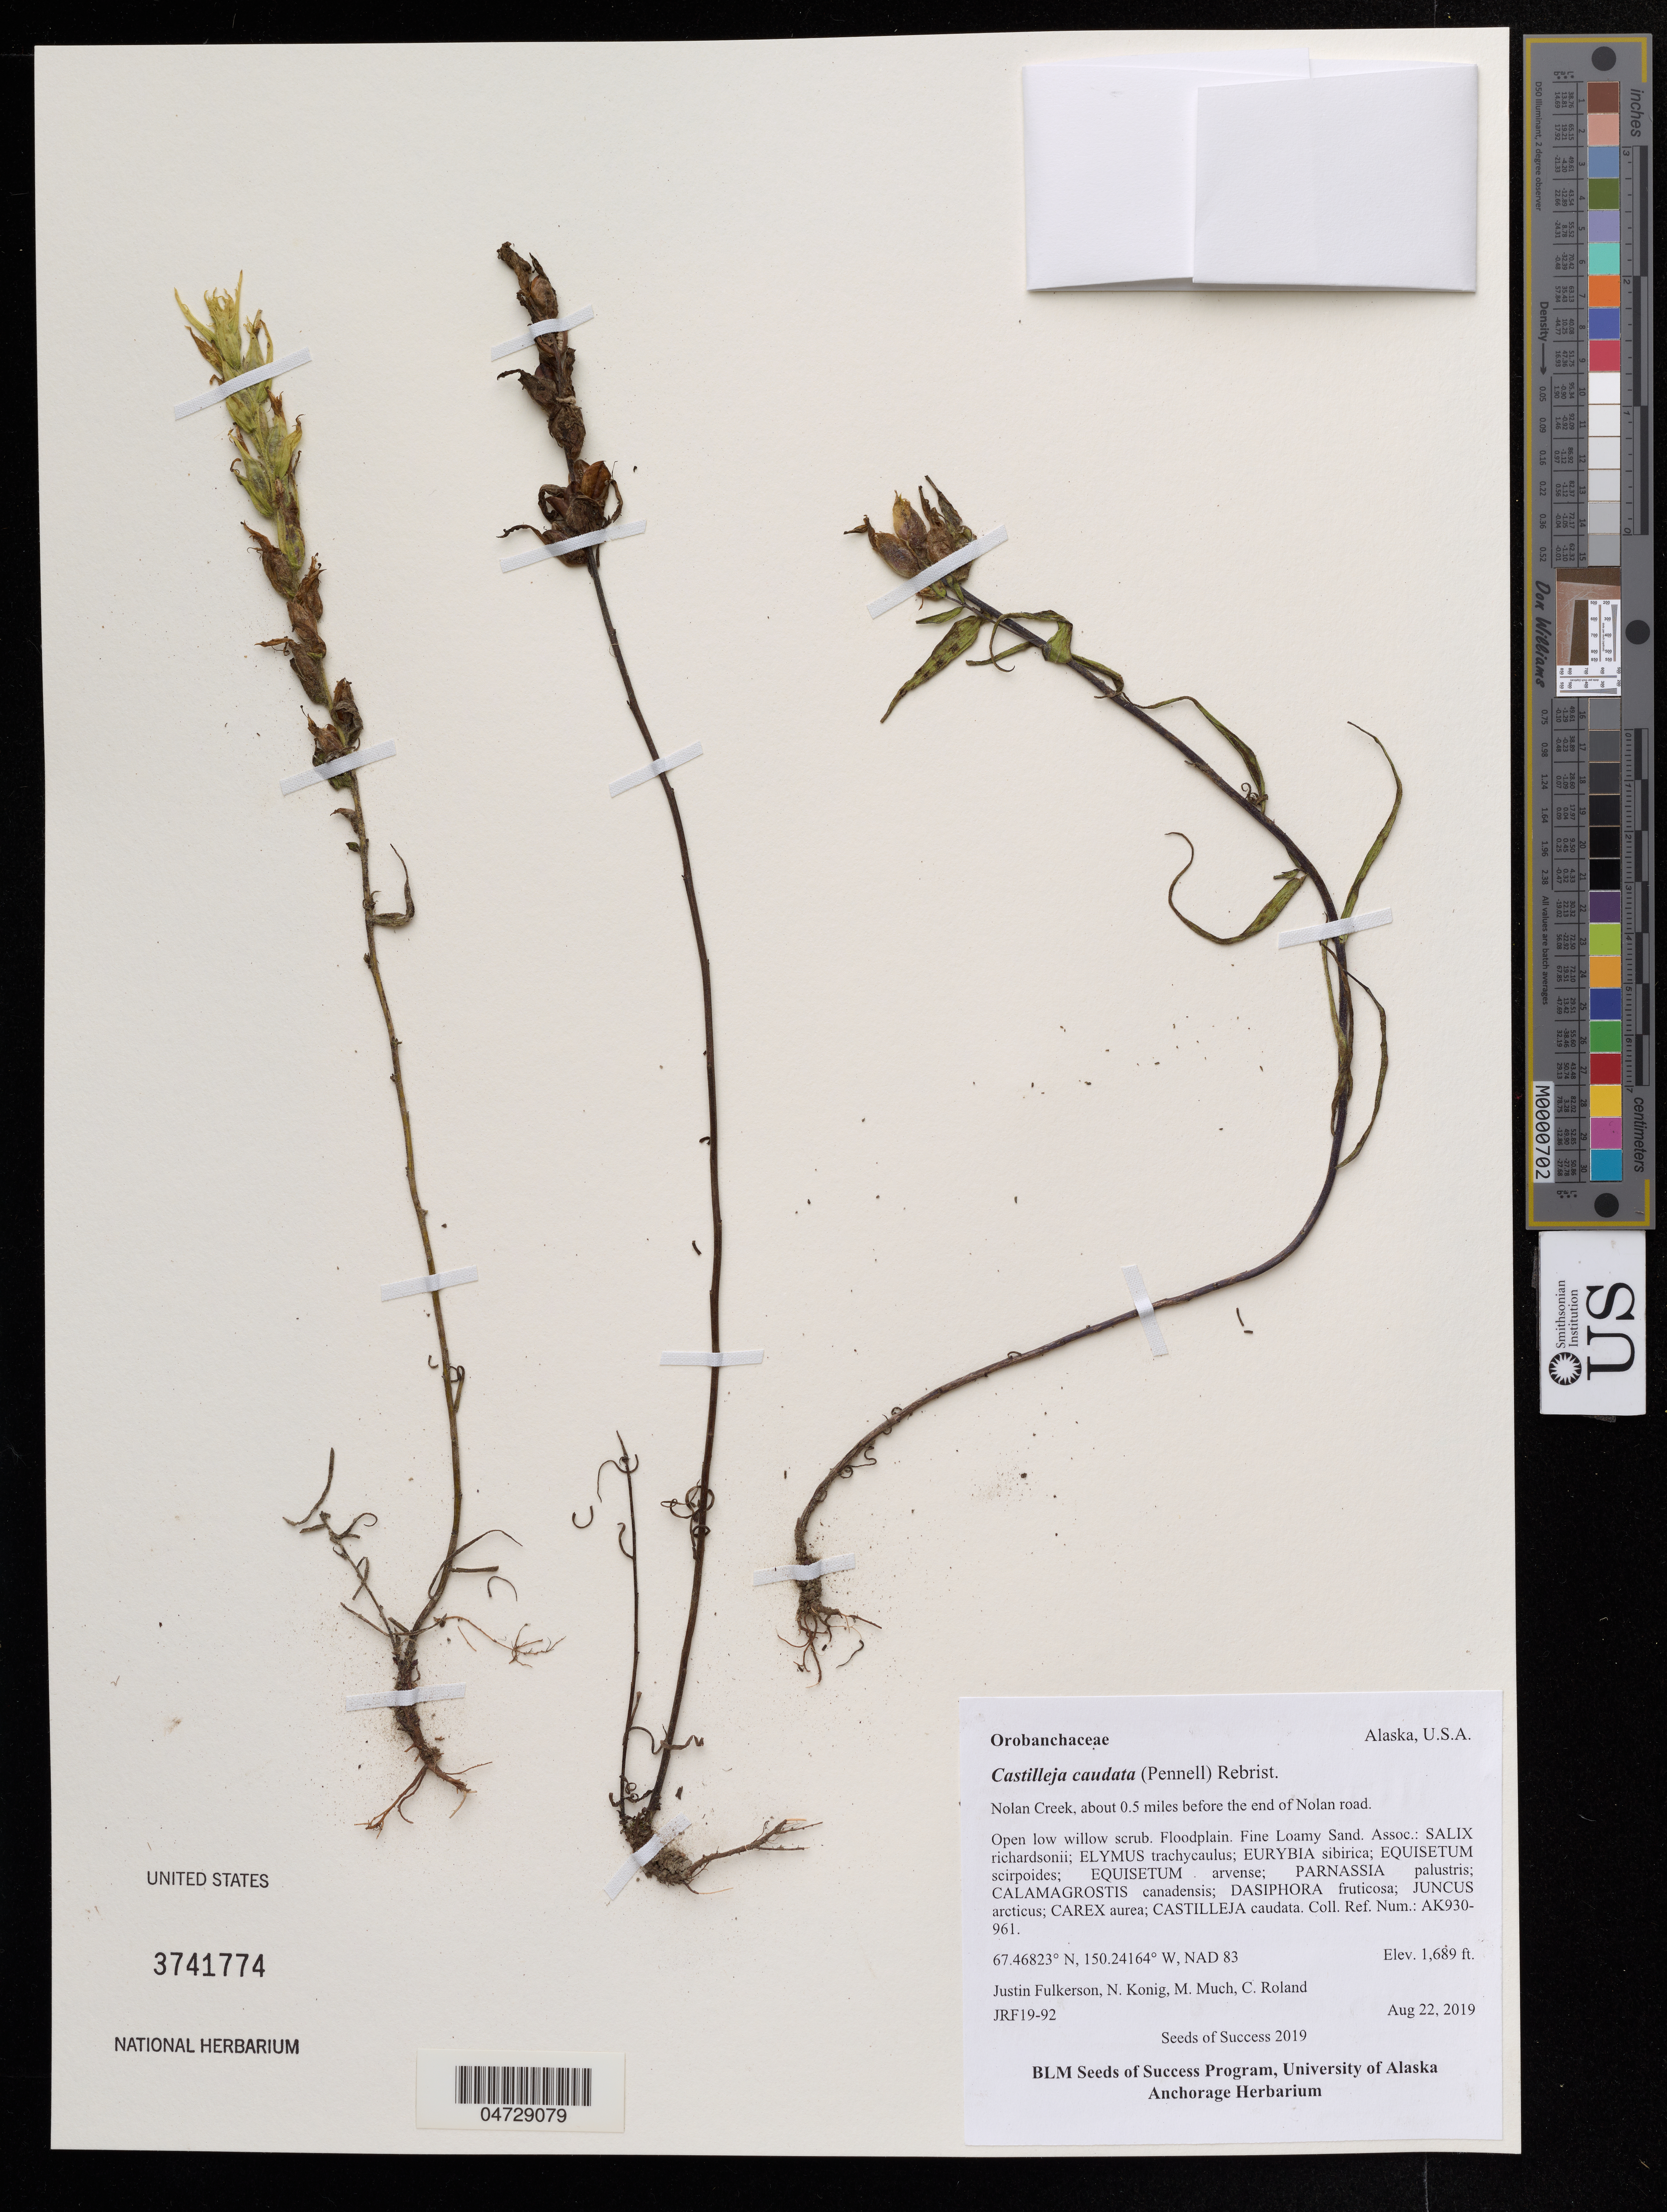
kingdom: Plantae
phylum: Tracheophyta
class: Magnoliopsida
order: Lamiales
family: Orobanchaceae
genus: Castilleja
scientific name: Castilleja caudata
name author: (Pennell) Rebrist.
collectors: J. Fulkerson, N. Konig & C. Roland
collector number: JRF19-92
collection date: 2019-08-22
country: United States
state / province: Alaska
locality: Nolan Creek, about 0.5 miles before the end of Nolan road.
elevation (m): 515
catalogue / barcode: US 3741774